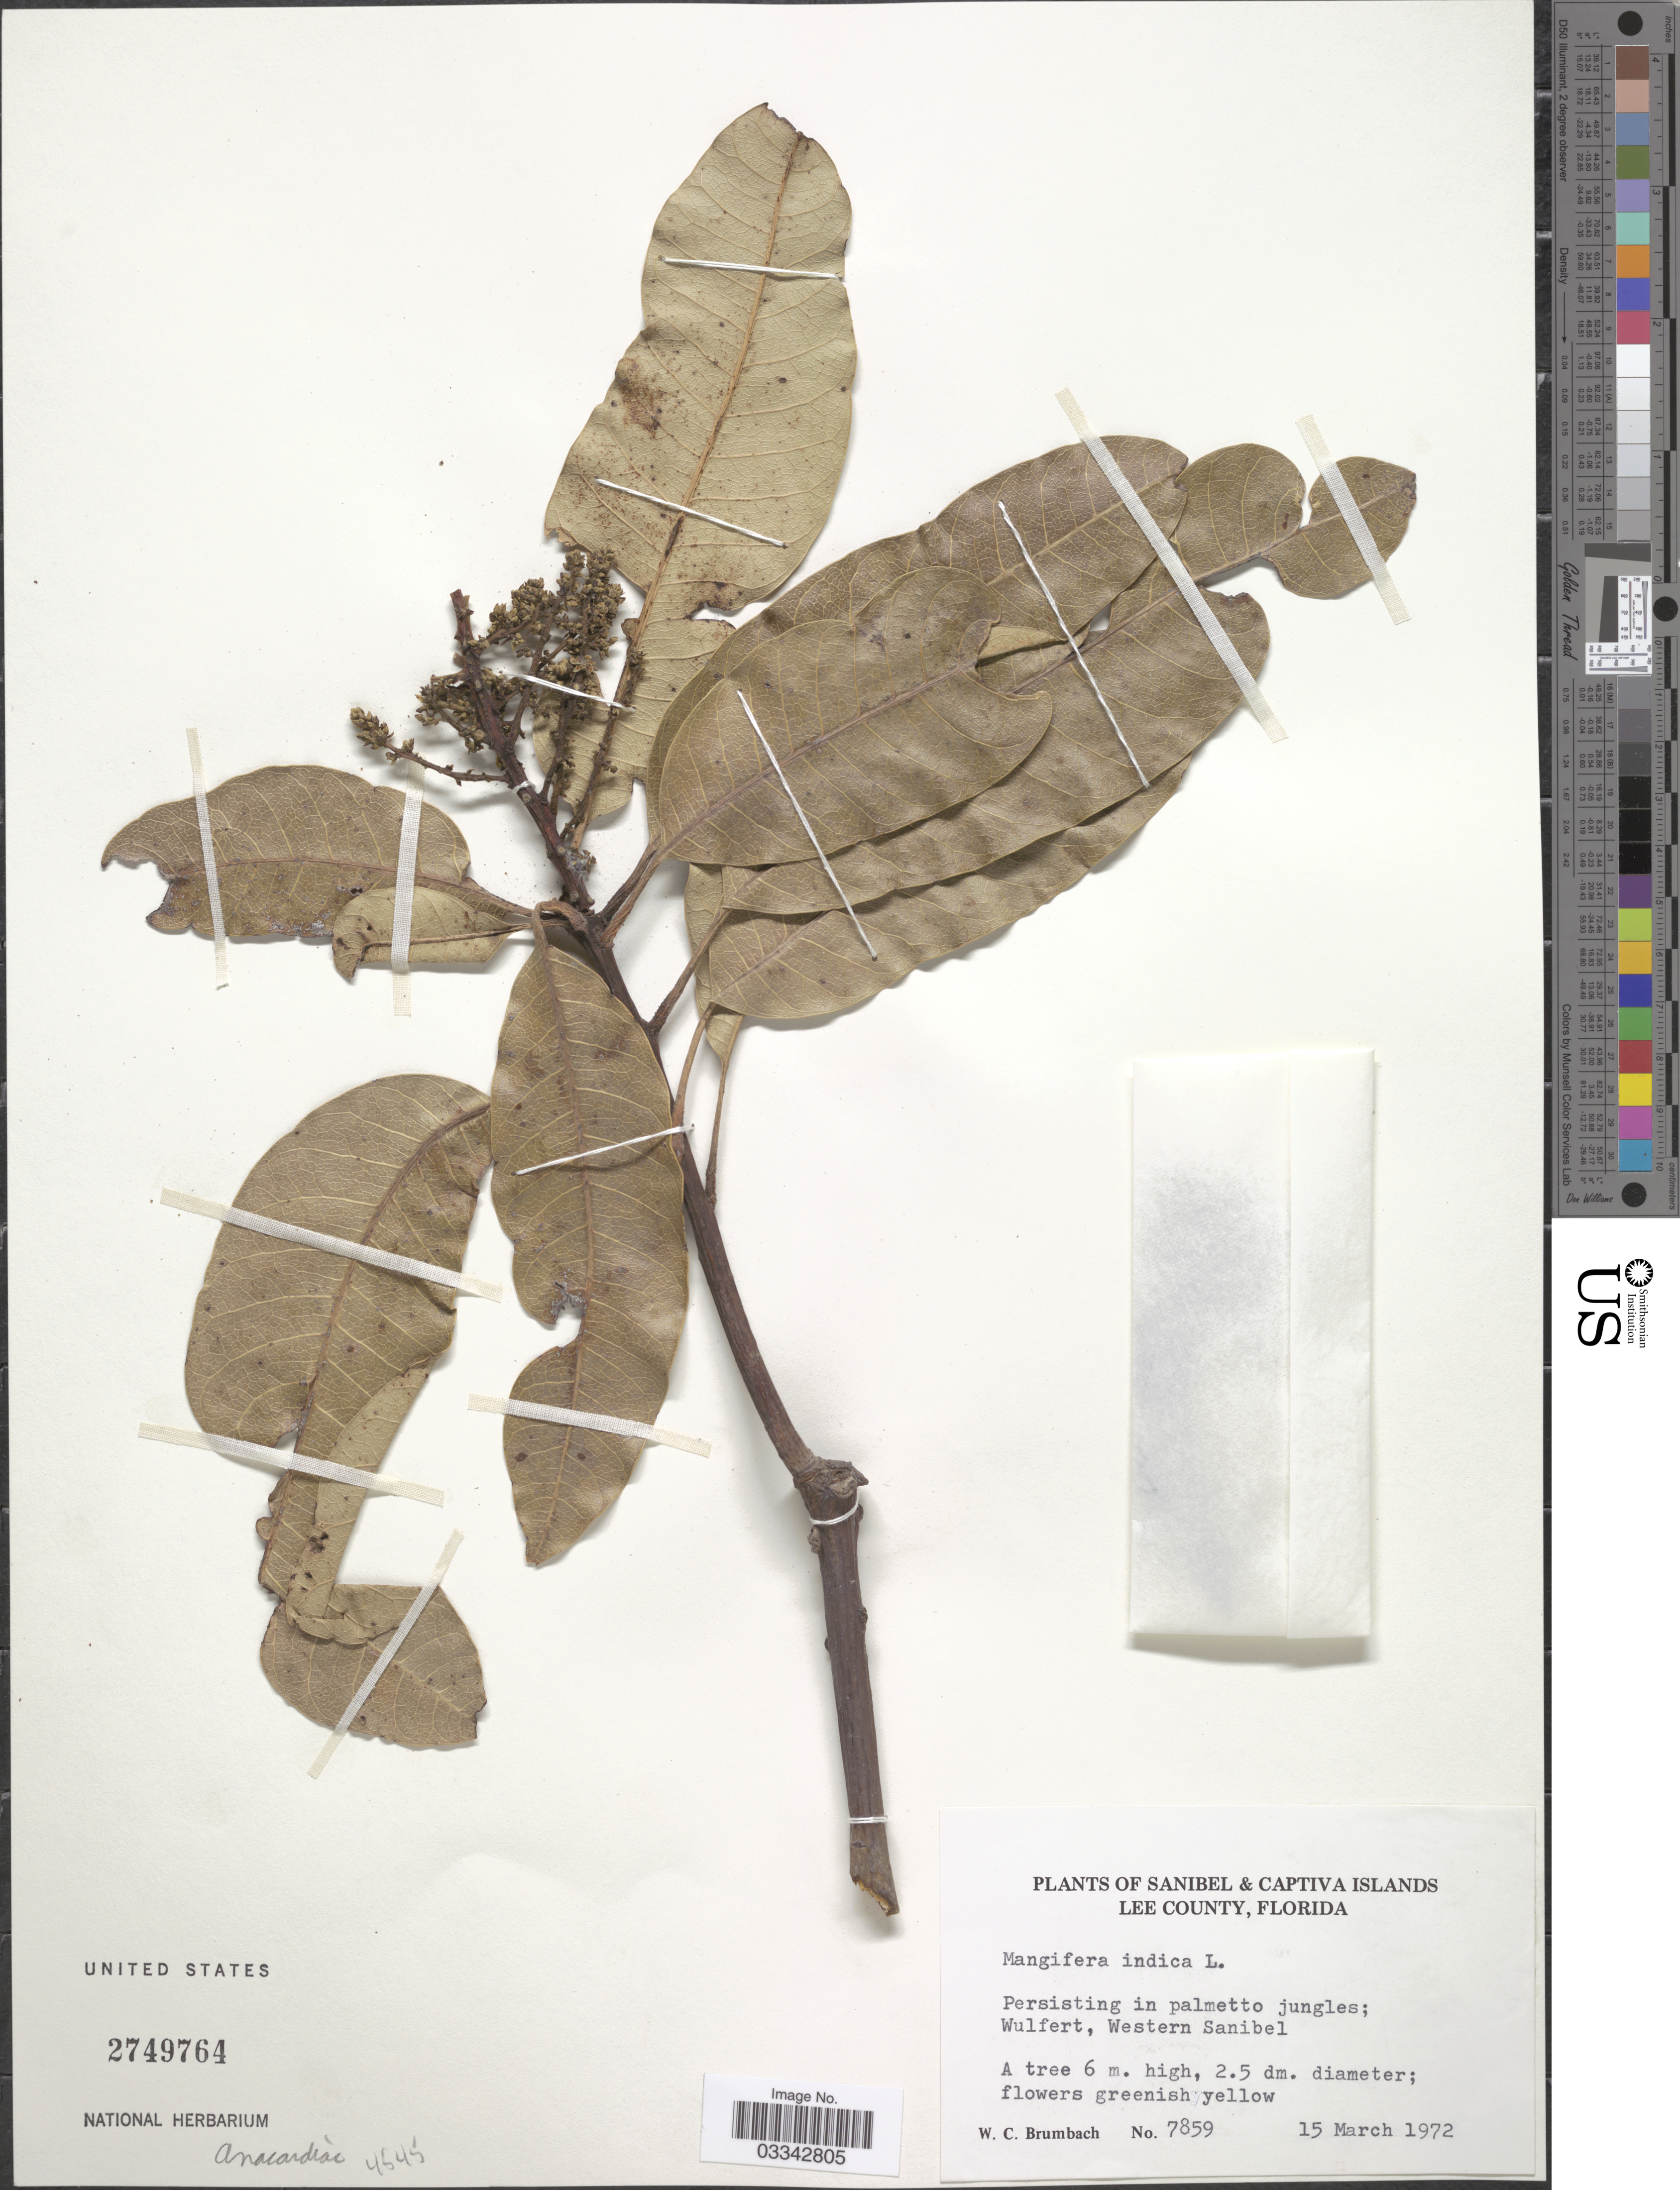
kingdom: Plantae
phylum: Tracheophyta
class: Magnoliopsida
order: Sapindales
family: Anacardiaceae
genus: Mangifera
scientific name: Mangifera indica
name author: L.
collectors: W. C. Brumbach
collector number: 7859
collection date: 1972-03-15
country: United States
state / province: Florida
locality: Sanibel & Captiva Islands, Lee County. Wulfert, Western Sanibel.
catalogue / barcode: US 2749764